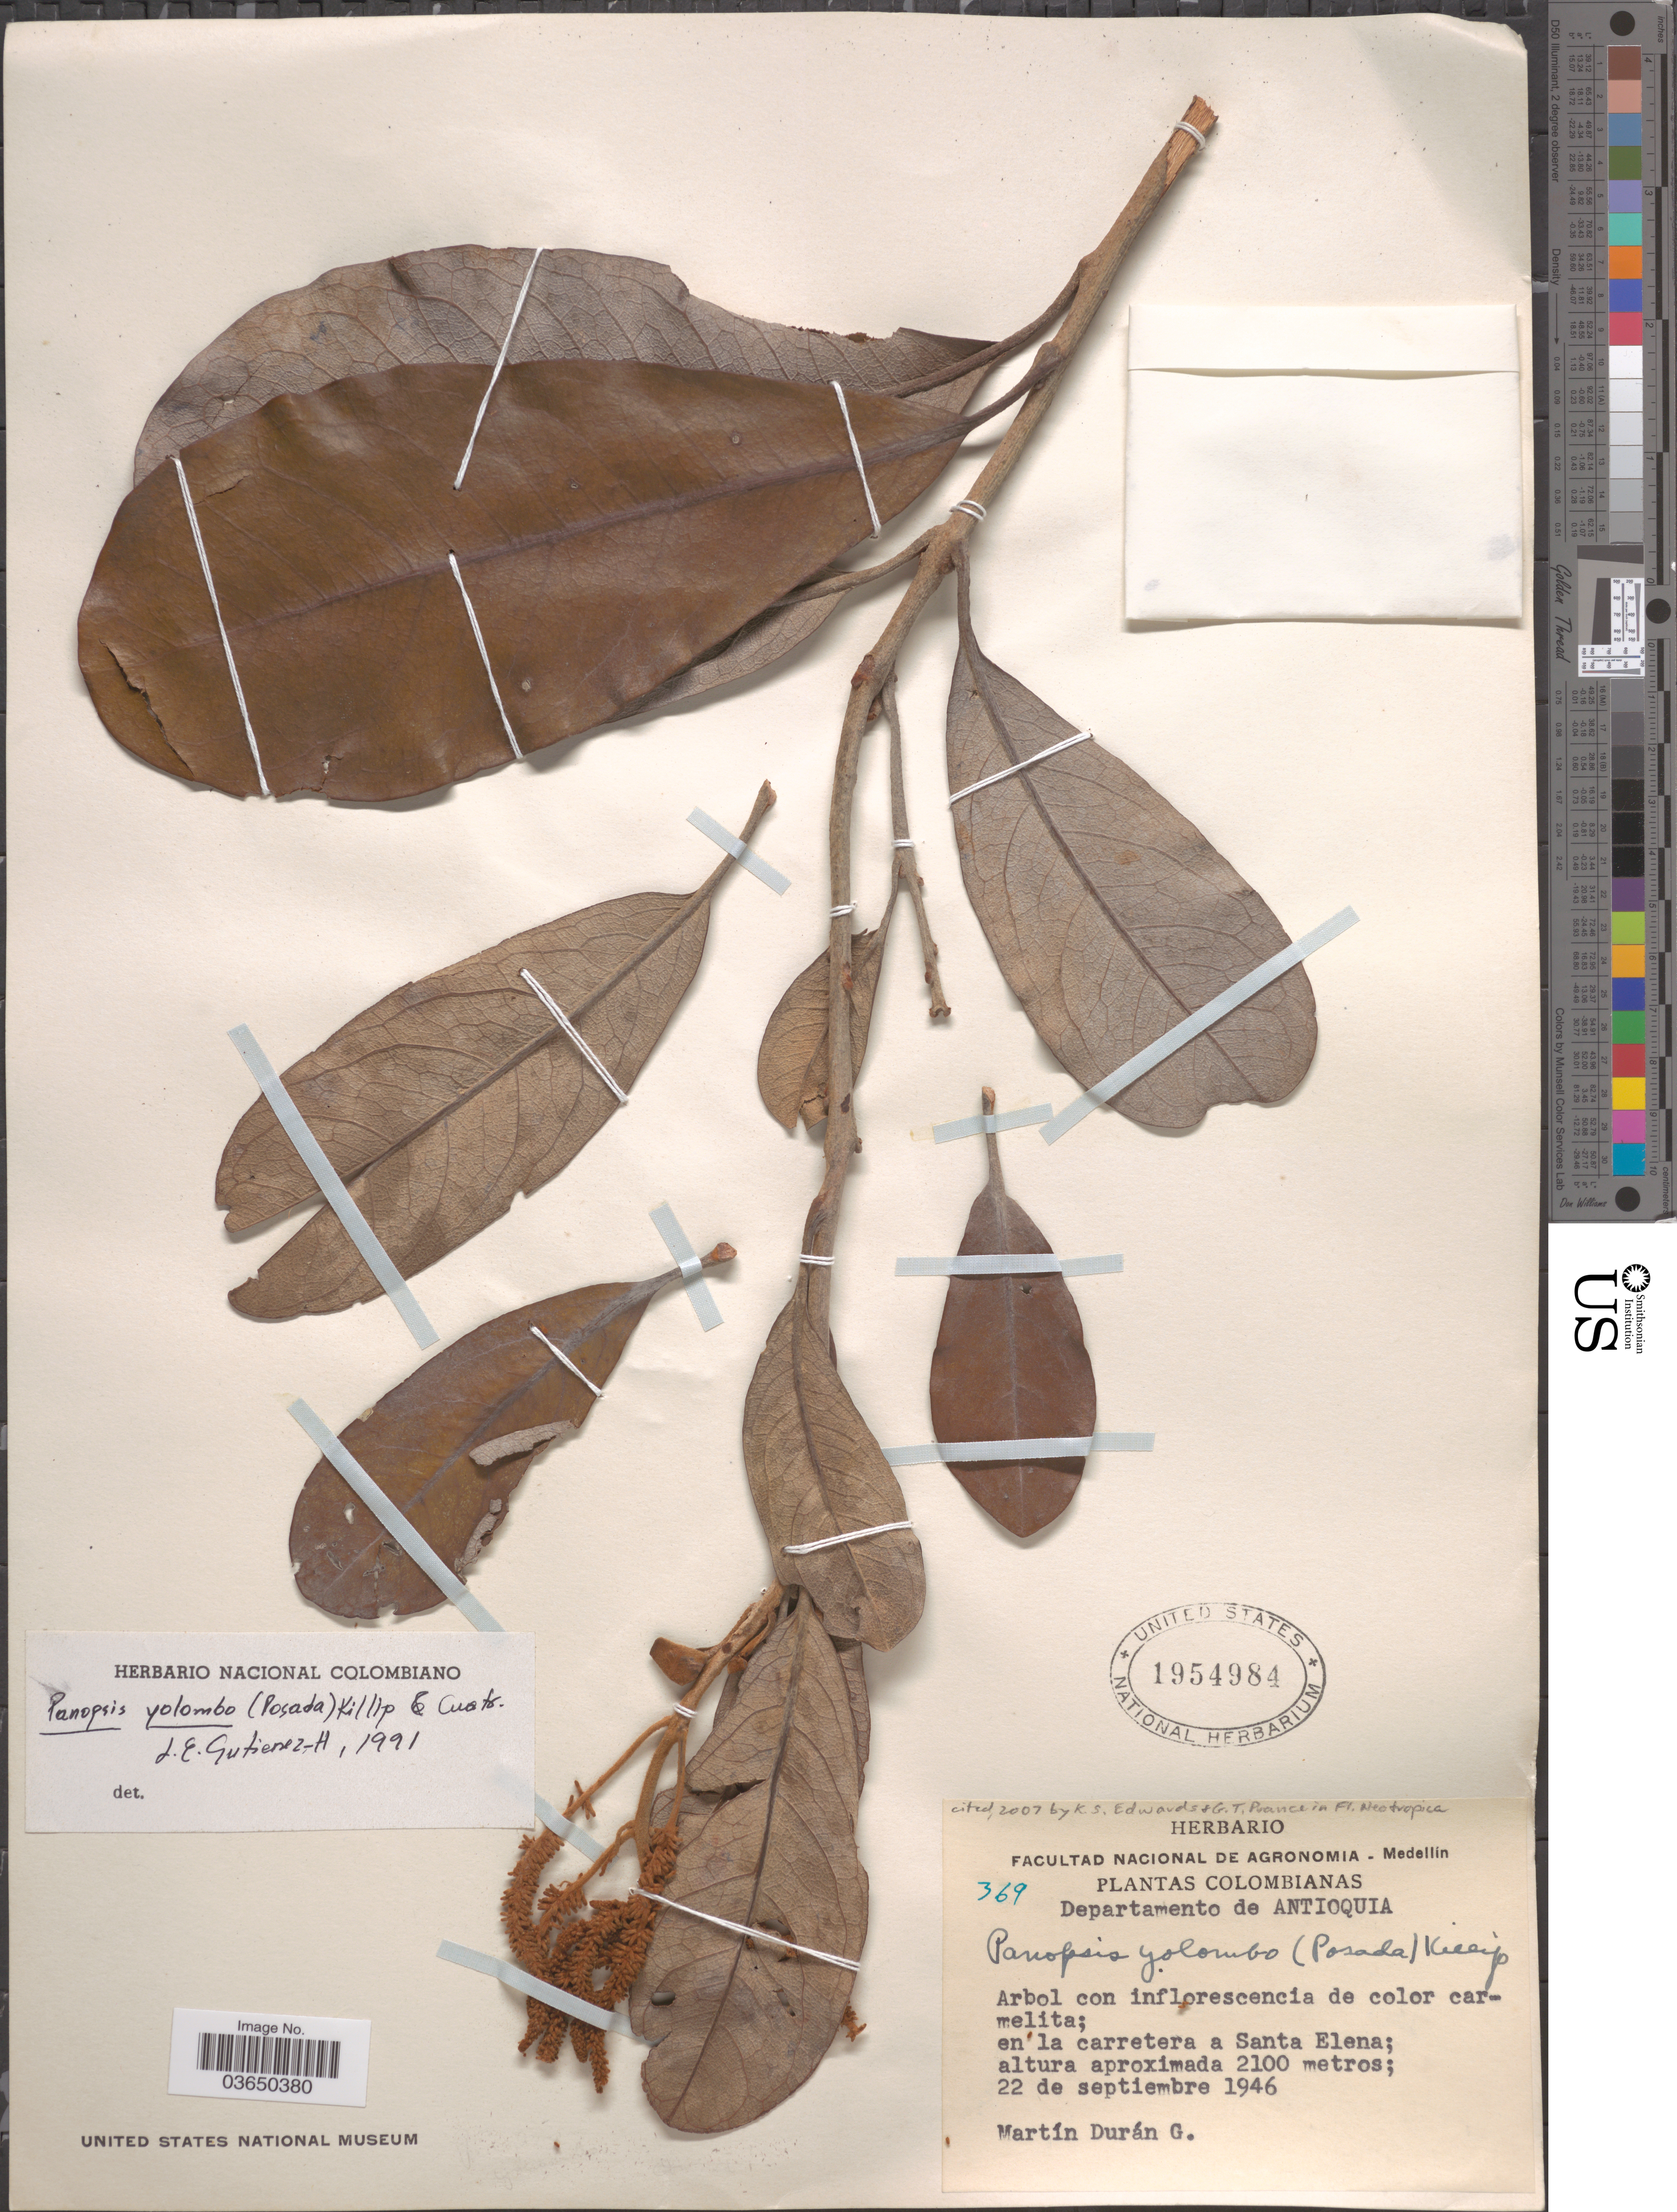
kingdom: Plantae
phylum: Tracheophyta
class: Magnoliopsida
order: Proteales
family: Proteaceae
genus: Panopsis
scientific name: Panopsis yolombo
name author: (Posada-Arango) Killip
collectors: M. Duran G.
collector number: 369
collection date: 1946-09-22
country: Colombia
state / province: Antioquia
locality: Departamento de Antioquia. En la carretera a Santa Elena.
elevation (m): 2100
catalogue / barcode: US 1954984